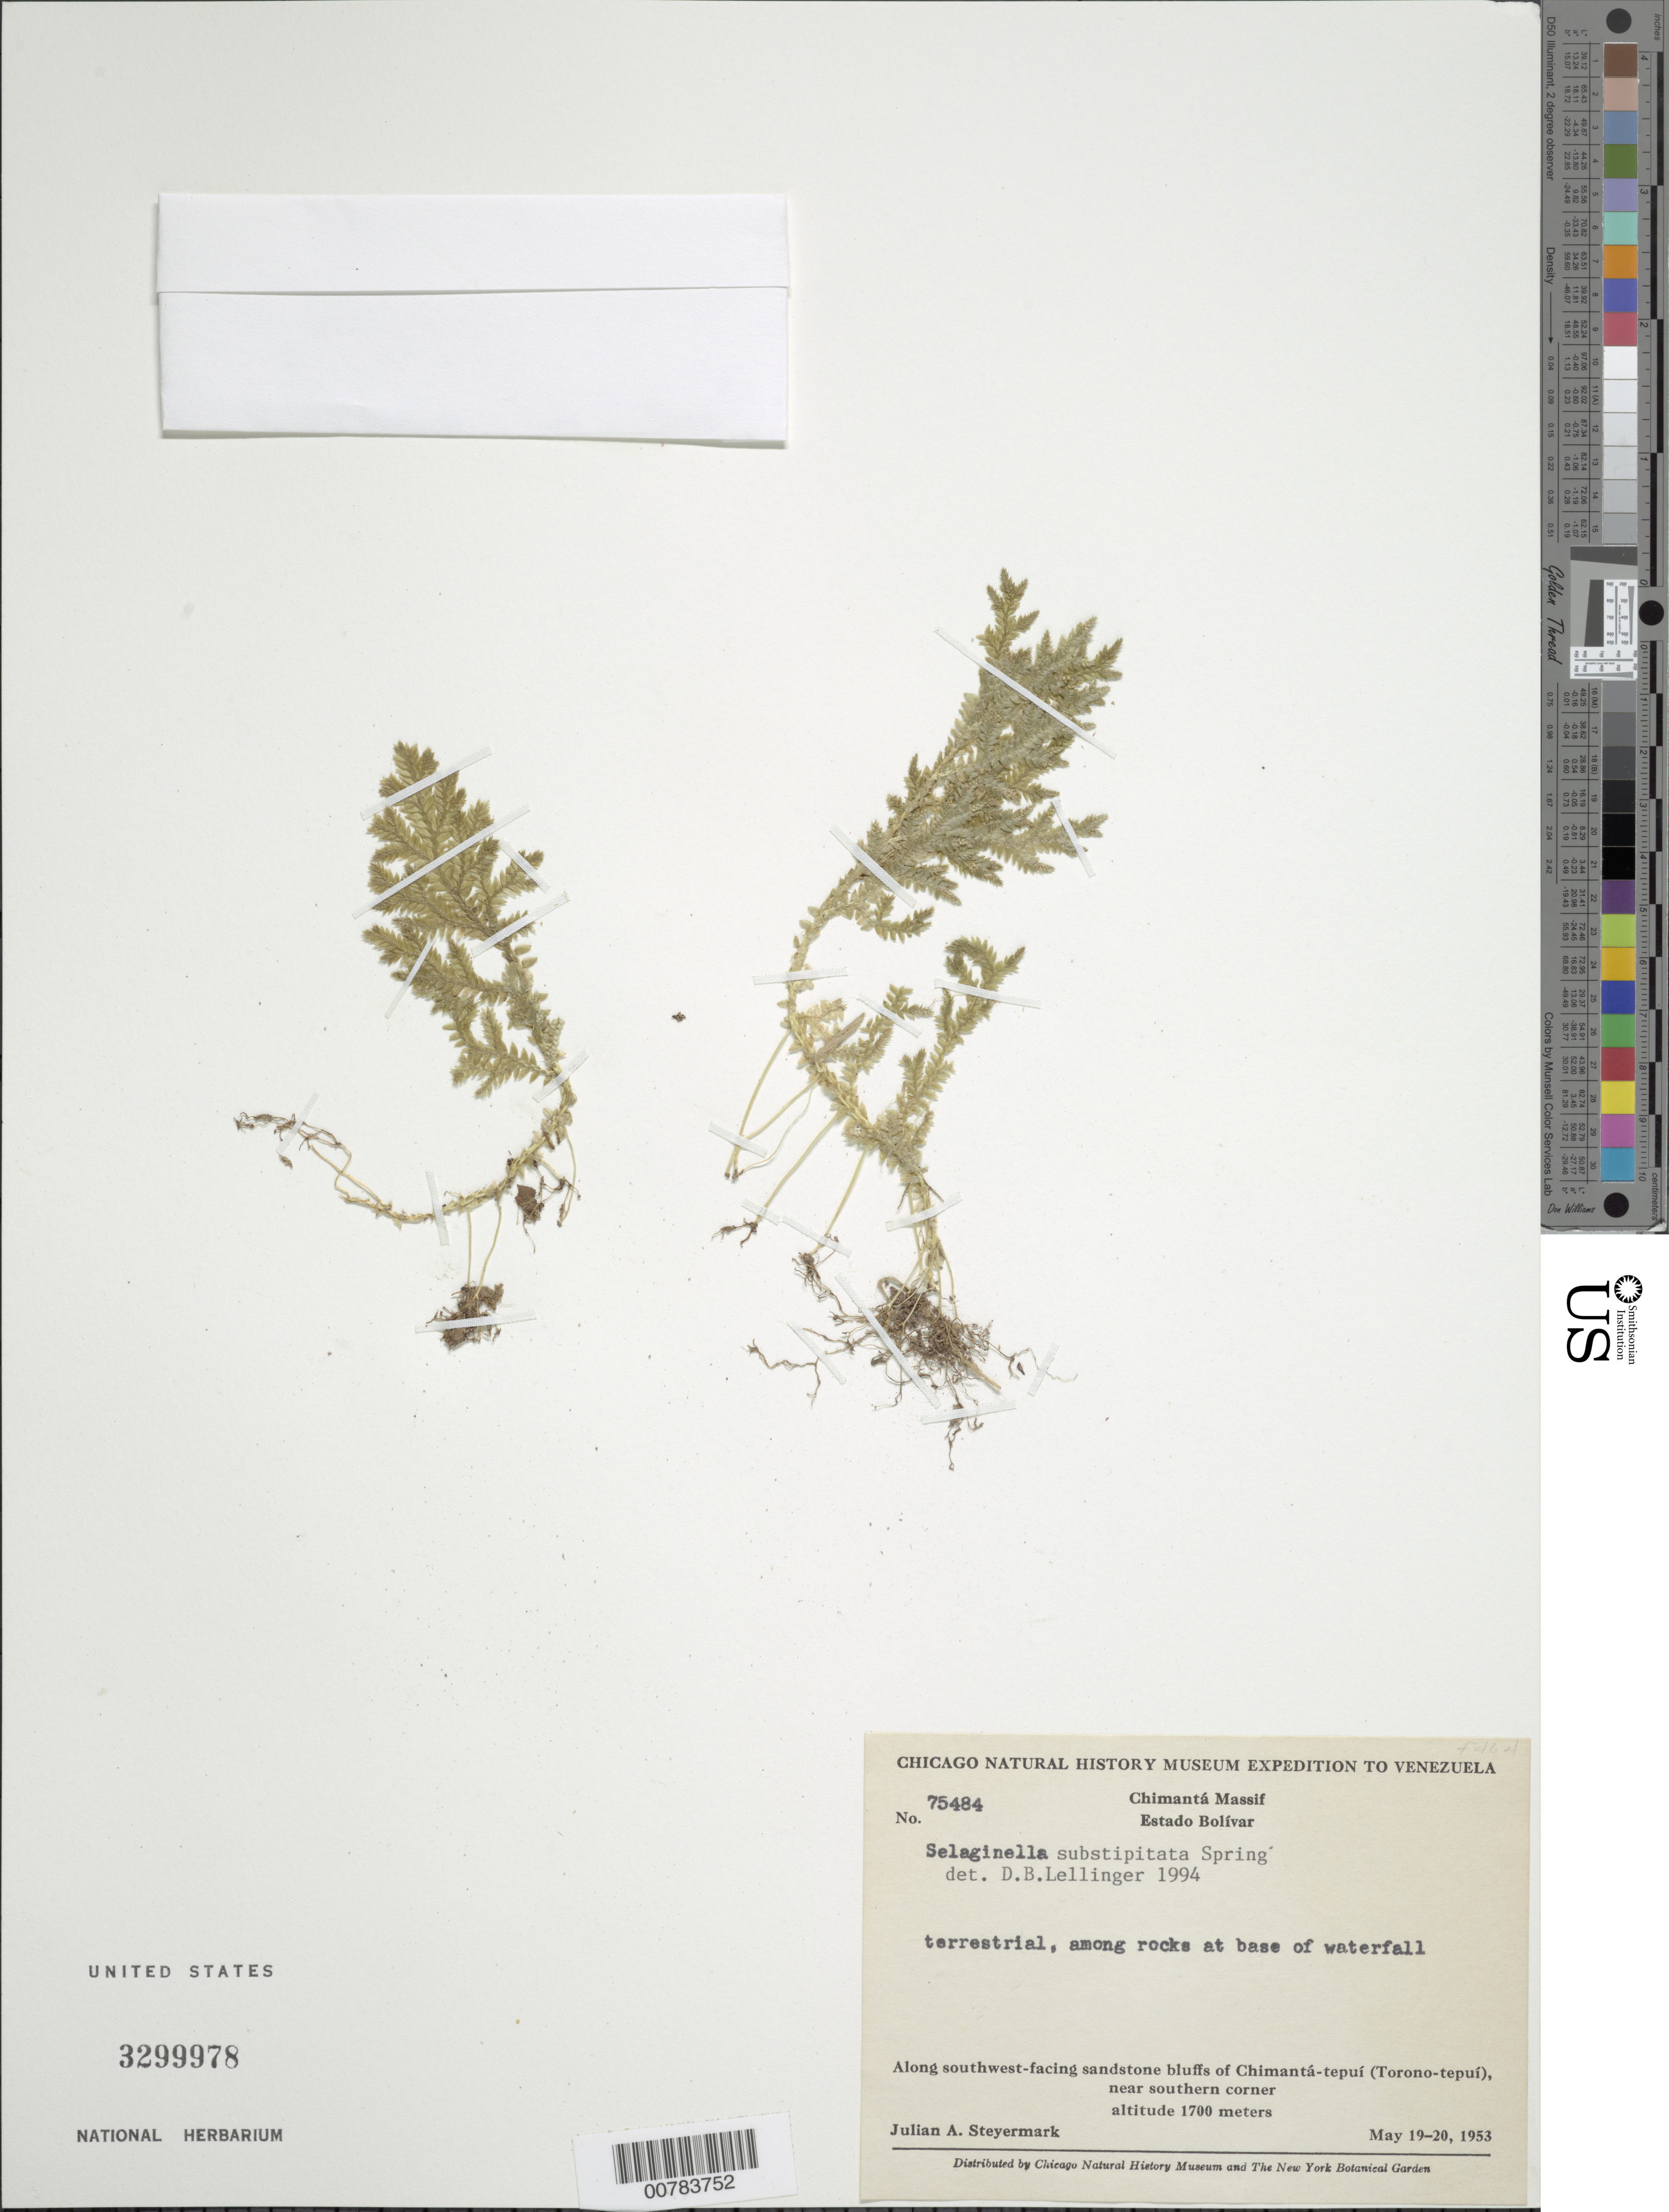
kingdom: Plantae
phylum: Tracheophyta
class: Lycopodiopsida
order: Selaginellales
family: Selaginellaceae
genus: Selaginella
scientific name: Selaginella substipitata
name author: Spring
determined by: Lellinger, David B., (BOT), Smithsonian Institution - National Museum of Natural History (UNITED STATES)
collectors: J. Steyermark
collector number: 75484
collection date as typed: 19-May-53 to 20-May-53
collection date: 1953-05-19/1953-05-20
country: Venezuela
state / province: Bolívar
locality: Chimantá Massif, along SW-facing sandstone bluffs of Chimantá-tepuí (Torono-tepuí), near southern corner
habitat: SE facing sandstone bluffs, among rocks at base of waterfall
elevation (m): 1700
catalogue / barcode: US 3299978